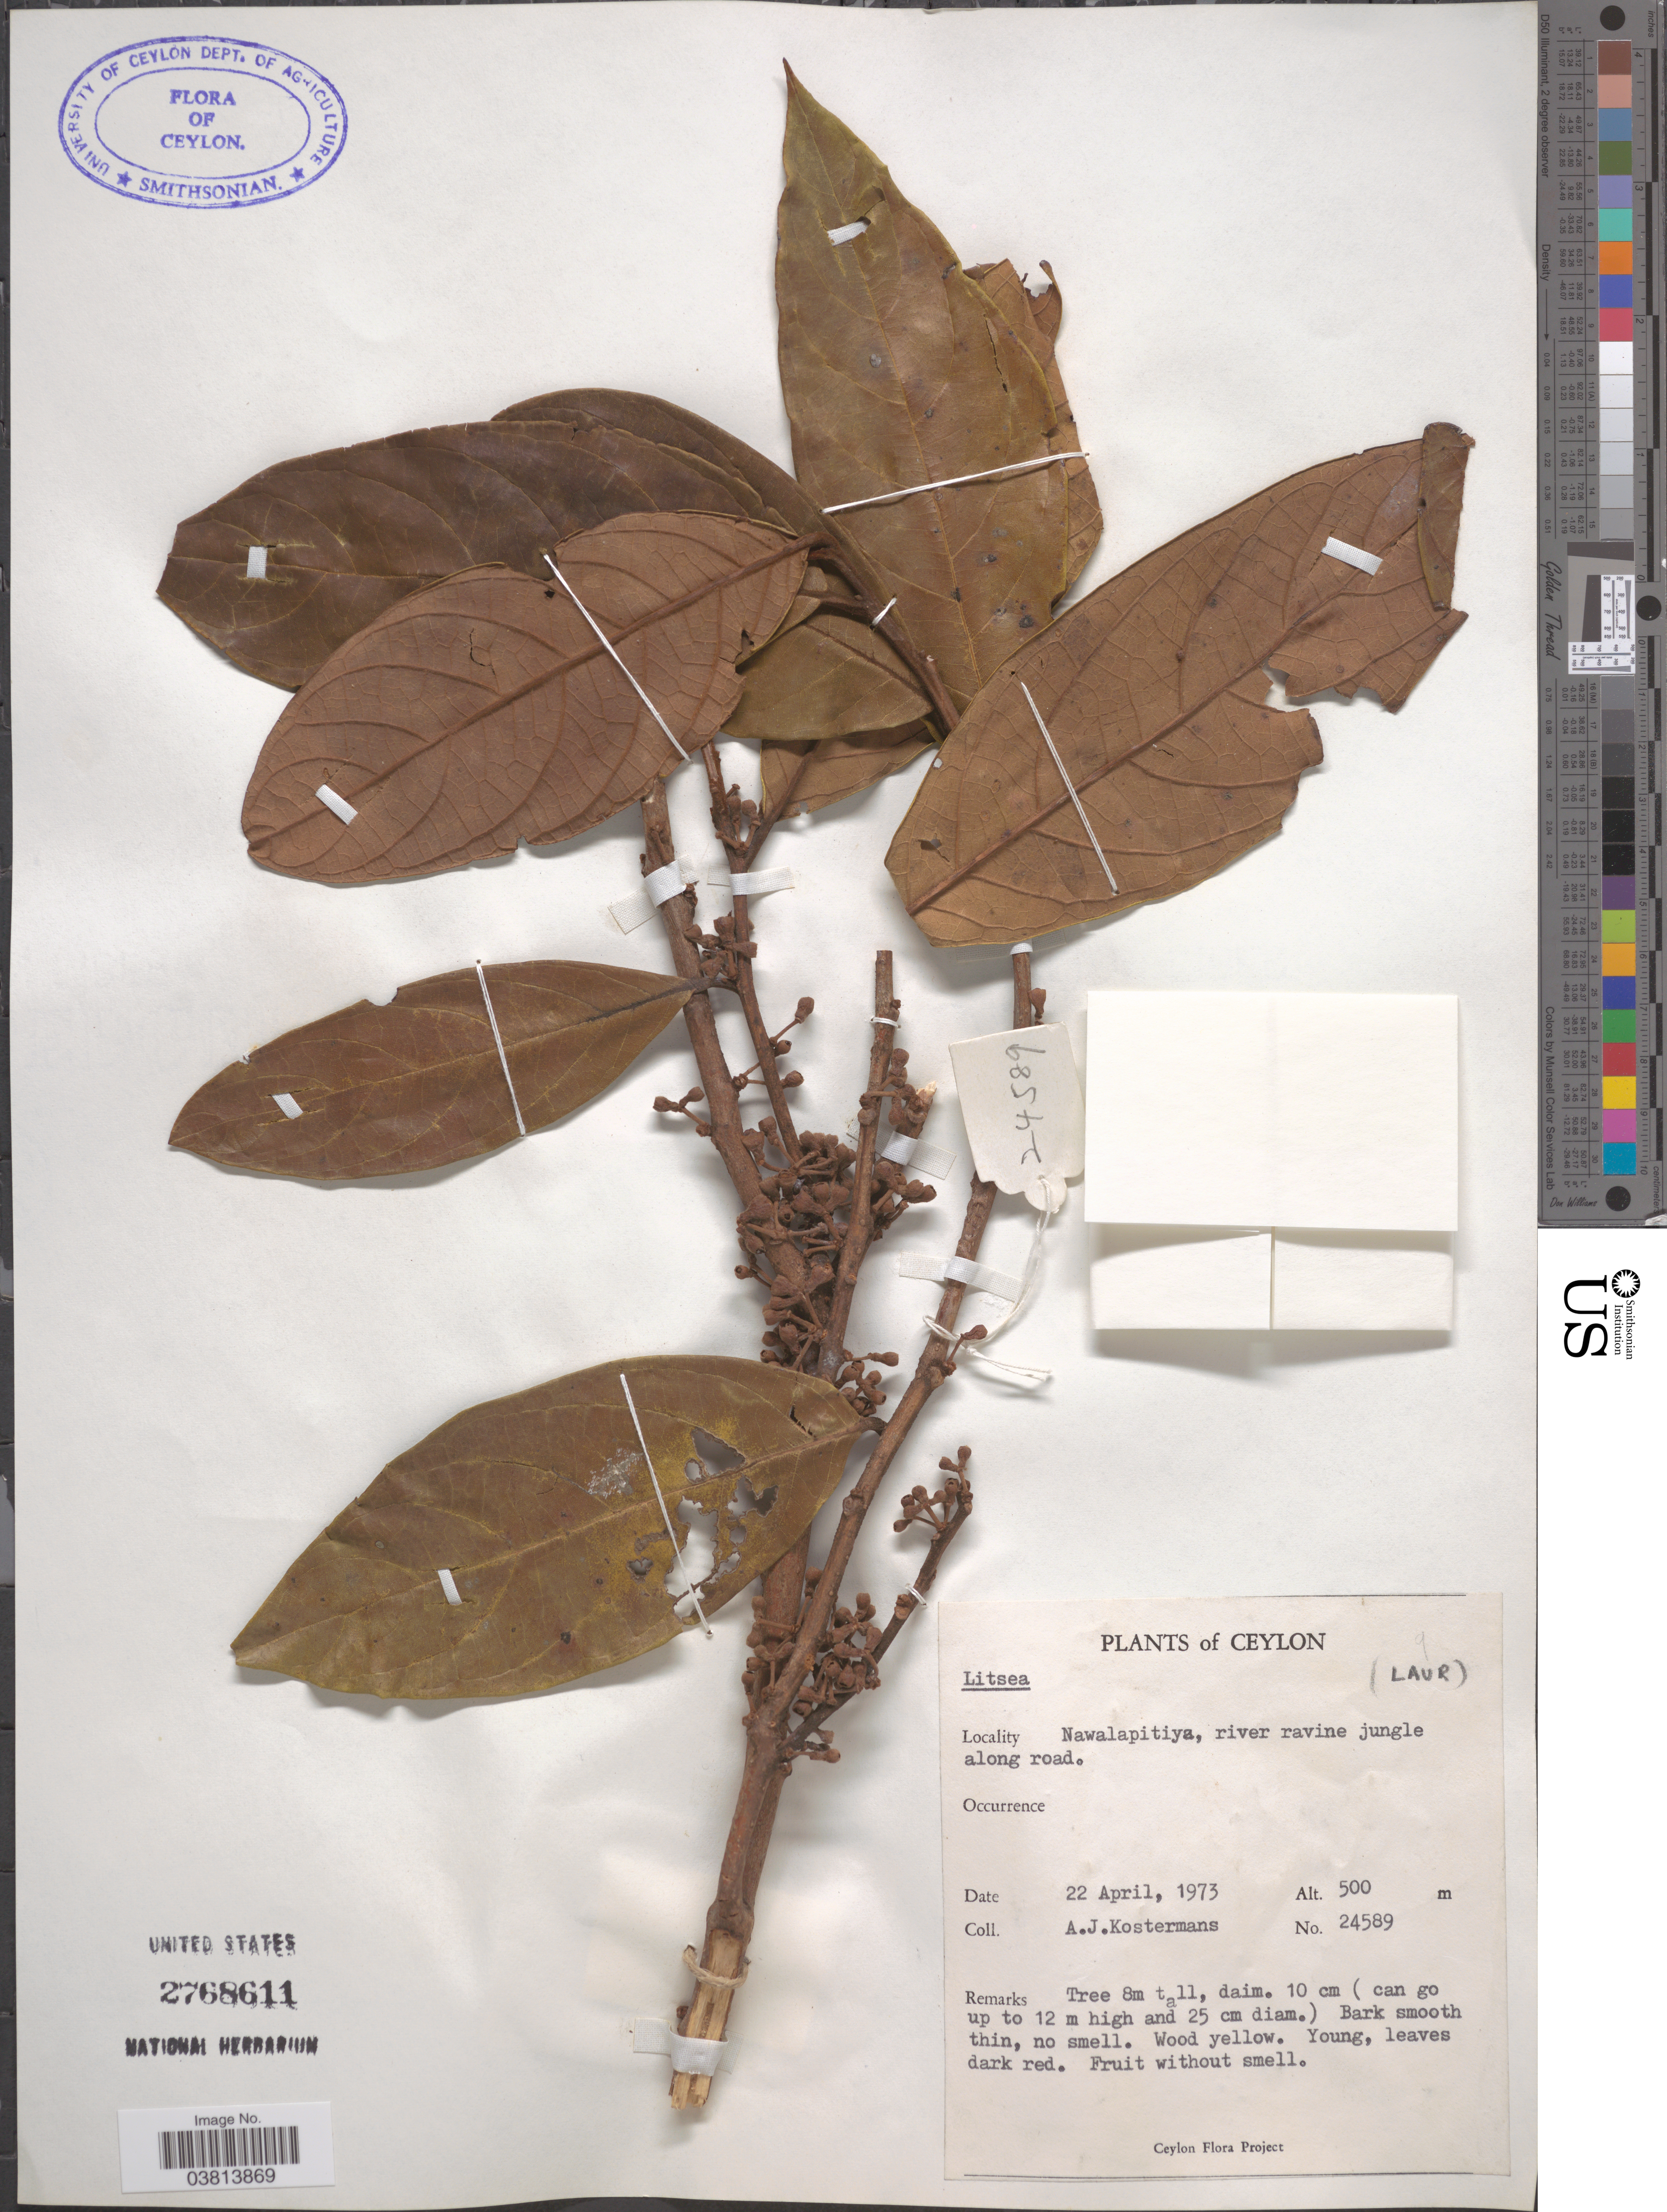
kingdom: Plantae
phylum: Tracheophyta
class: Magnoliopsida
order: Laurales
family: Lauraceae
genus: Litsea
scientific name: Litsea sp.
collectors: A. J. G. Kostermans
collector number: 24589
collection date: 1973-04-22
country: Sri Lanka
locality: Ceylon. Nawalapitiya.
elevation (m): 500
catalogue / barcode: US 2768611